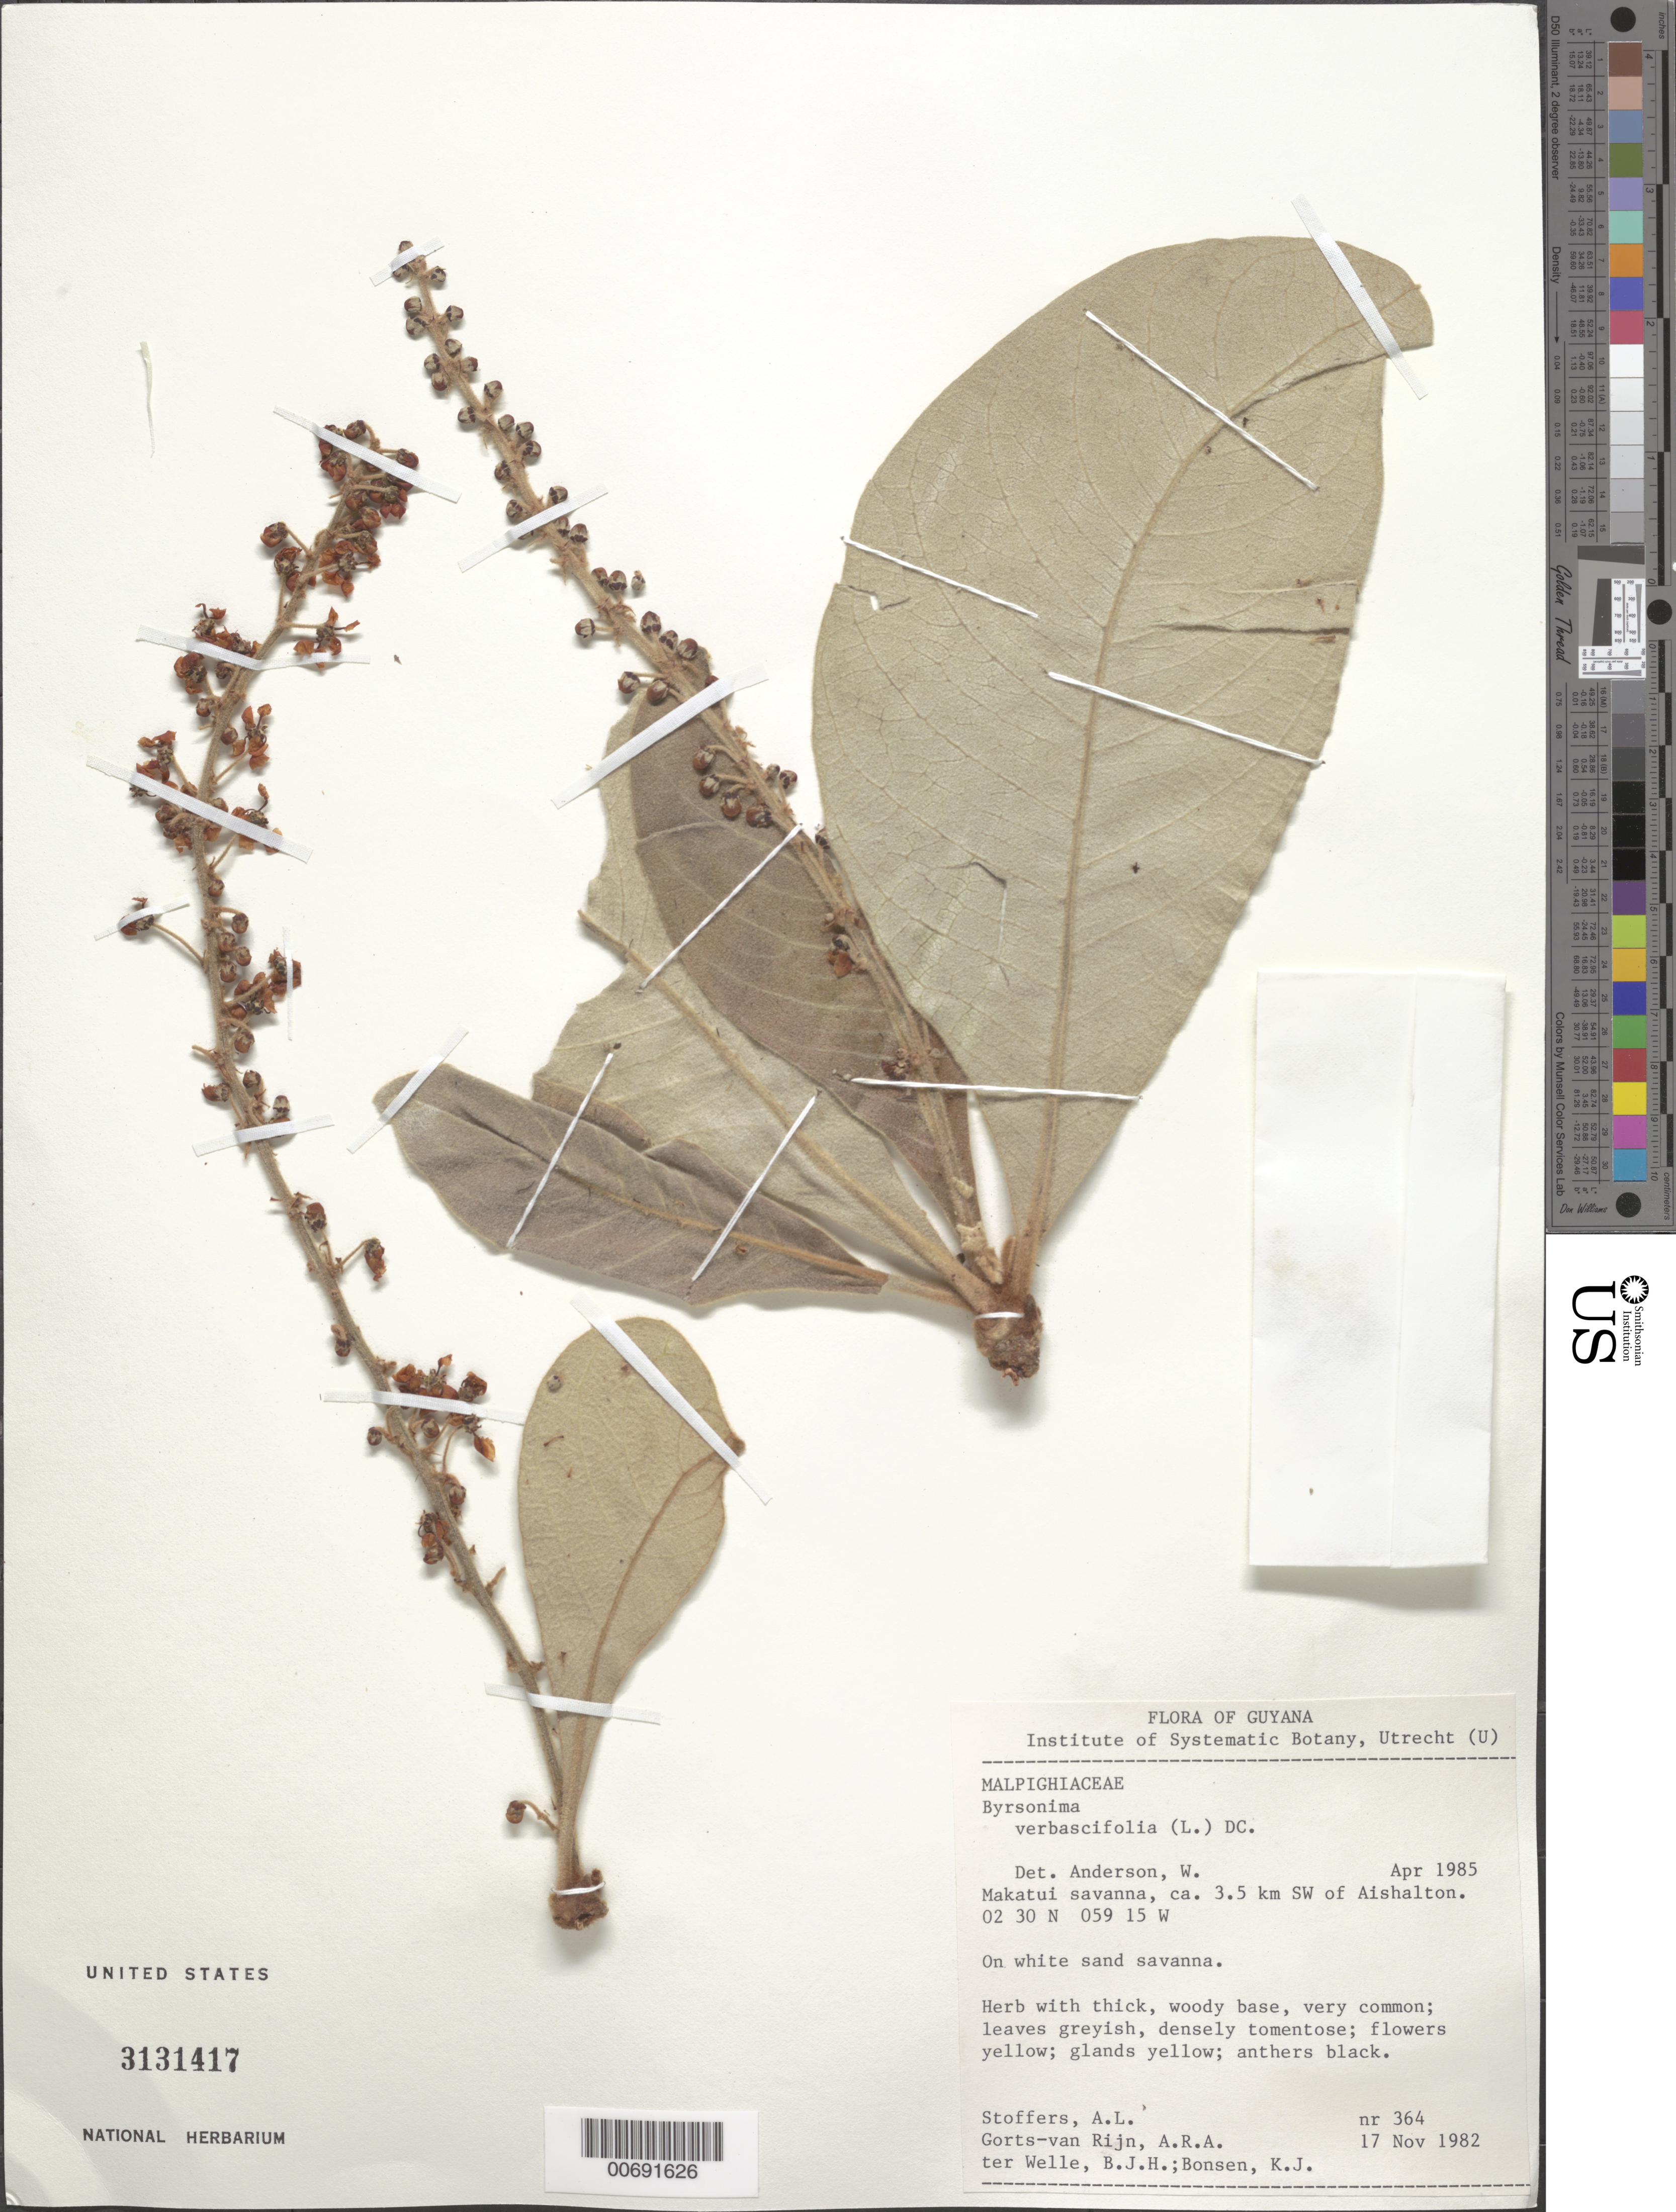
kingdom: Plantae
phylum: Tracheophyta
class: Magnoliopsida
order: Malpighiales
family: Malpighiaceae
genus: Byrsonima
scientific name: Byrsonima verbascifolia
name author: (L.) DC.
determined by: Anderson, W. R., (MICH), University of Michigan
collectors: A. Stoffers, A. .R. A. Görts-van Rijn, B. Welle & K. Bonsen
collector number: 364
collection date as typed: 17-Nov-82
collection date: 1982-11-17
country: Guyana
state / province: U. Takutu-U. Essequibo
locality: Makatui savanna, ca. 3.5 km SW of Aishalton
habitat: White sand savanna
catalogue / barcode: US 3131417